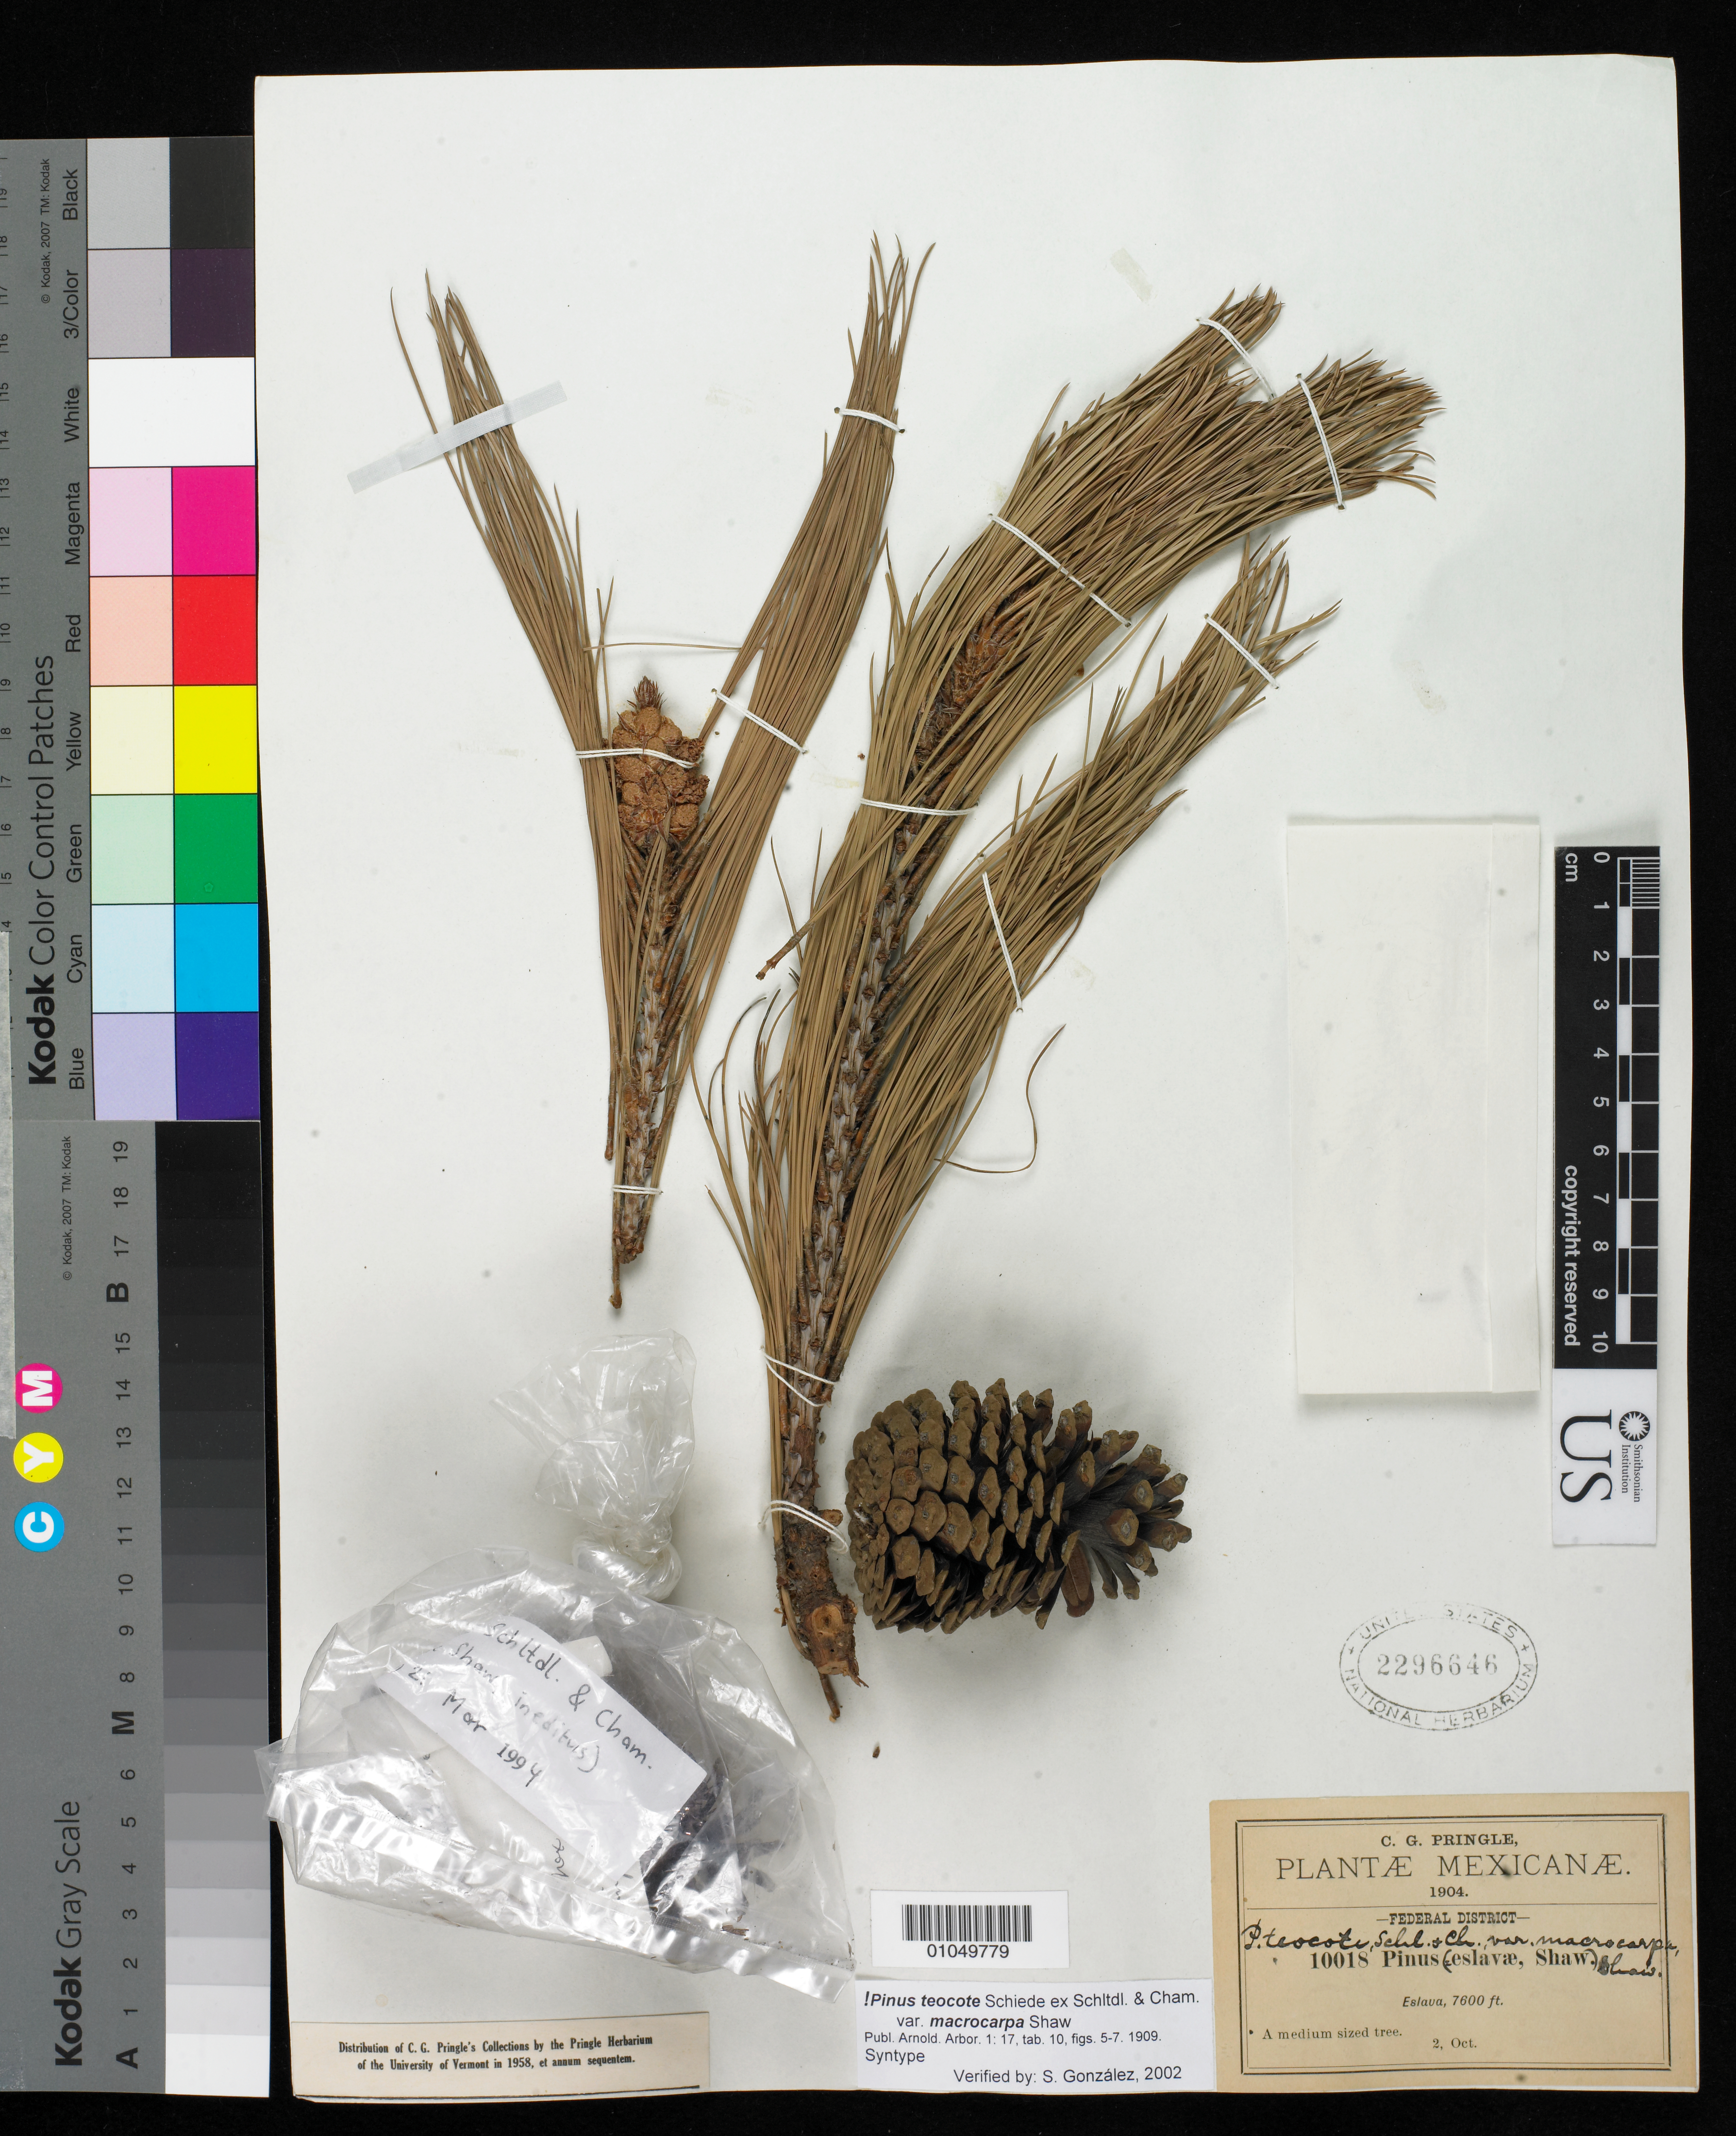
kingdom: Plantae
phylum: Tracheophyta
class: Pinopsida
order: Pinales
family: Pinaceae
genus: Pinus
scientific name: Pinus teocote var. macrocarpa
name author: Shaw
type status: Syntype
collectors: C. G. Pringle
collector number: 10018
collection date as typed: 02 Oct 1904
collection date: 1904-10-02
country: Mexico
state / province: Distrito Federal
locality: Eslava.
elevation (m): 2316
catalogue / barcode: US 2296646